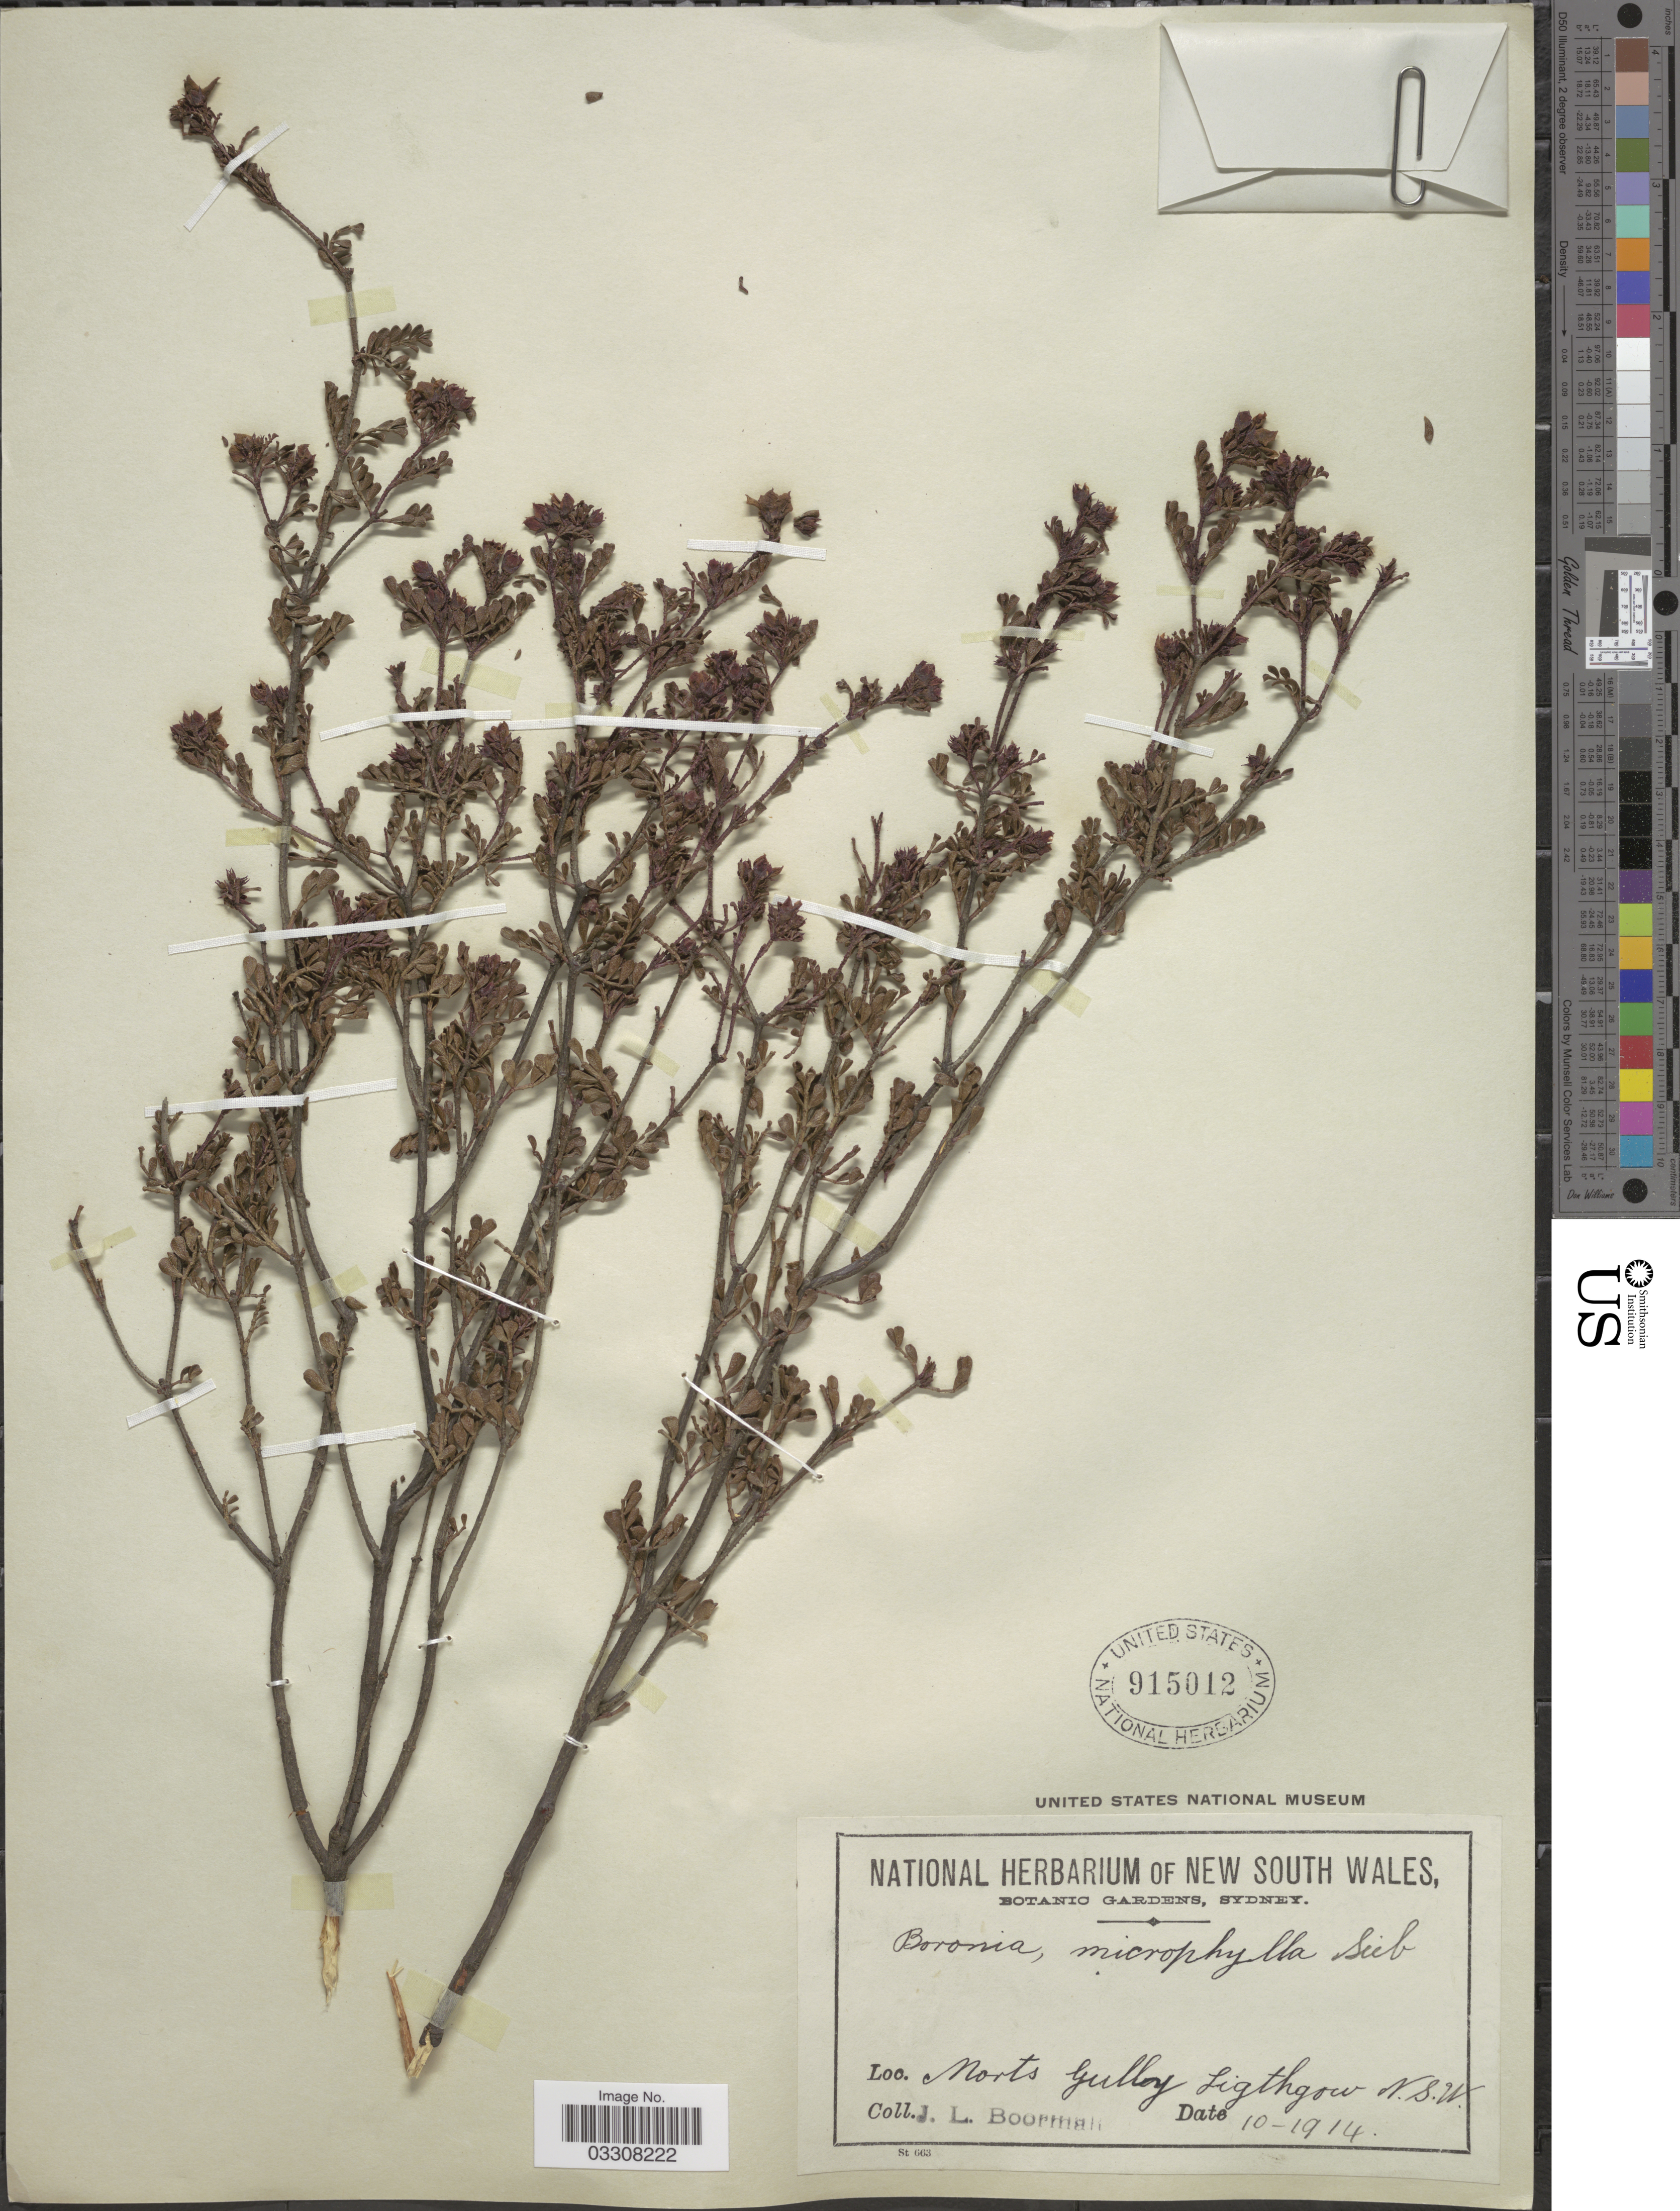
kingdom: Plantae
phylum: Tracheophyta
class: Magnoliopsida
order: Sapindales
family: Rutaceae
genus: Boronia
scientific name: Boronia microphylla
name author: Sieber ex Rchb.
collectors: J. Boorman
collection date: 1914-10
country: Australia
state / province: New South Wales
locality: Norts Gully Ligthgow.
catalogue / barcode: US 915012